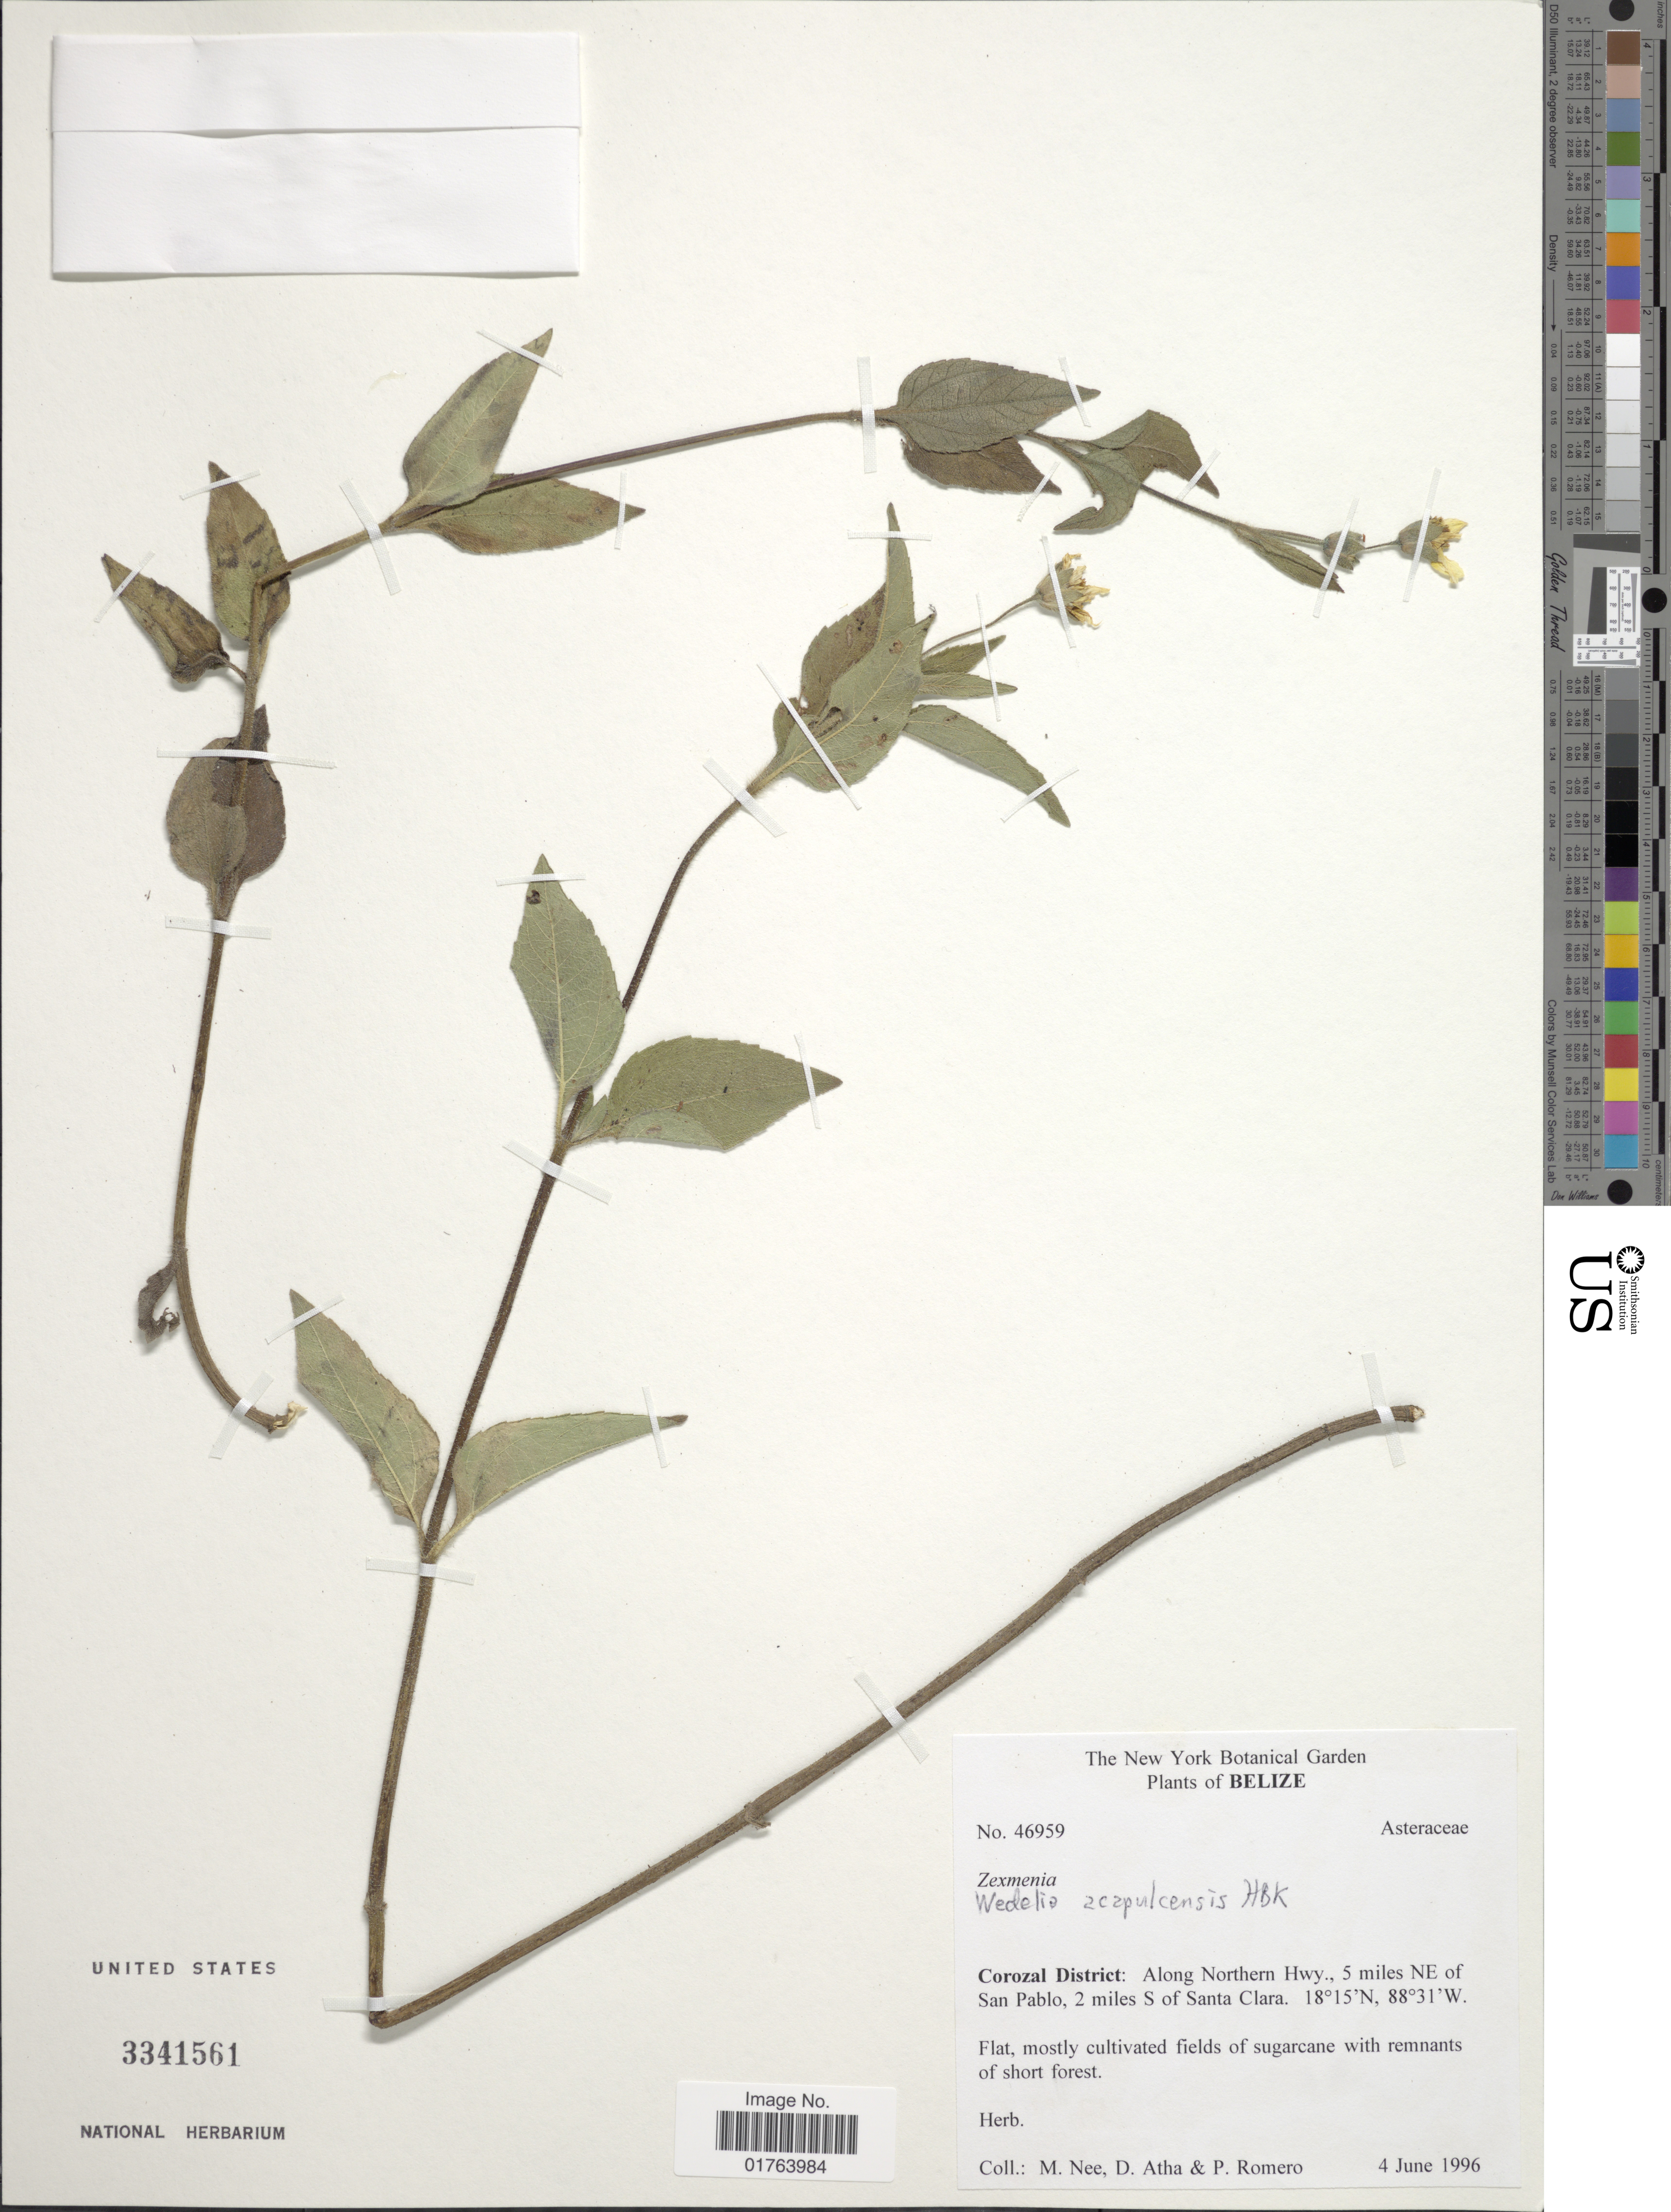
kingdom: Plantae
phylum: Tracheophyta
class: Magnoliopsida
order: Asterales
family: Asteraceae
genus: Wedelia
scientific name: Wedelia acapulcensis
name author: Kunth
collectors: M. Nee, D. Atha & P. Romero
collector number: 46959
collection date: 1996-06-04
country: Belize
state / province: Corozal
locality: Along Northern Hwy., 5 miles NE of San Pablo, 2 miles S of Santa Clara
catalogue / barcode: US 3341561